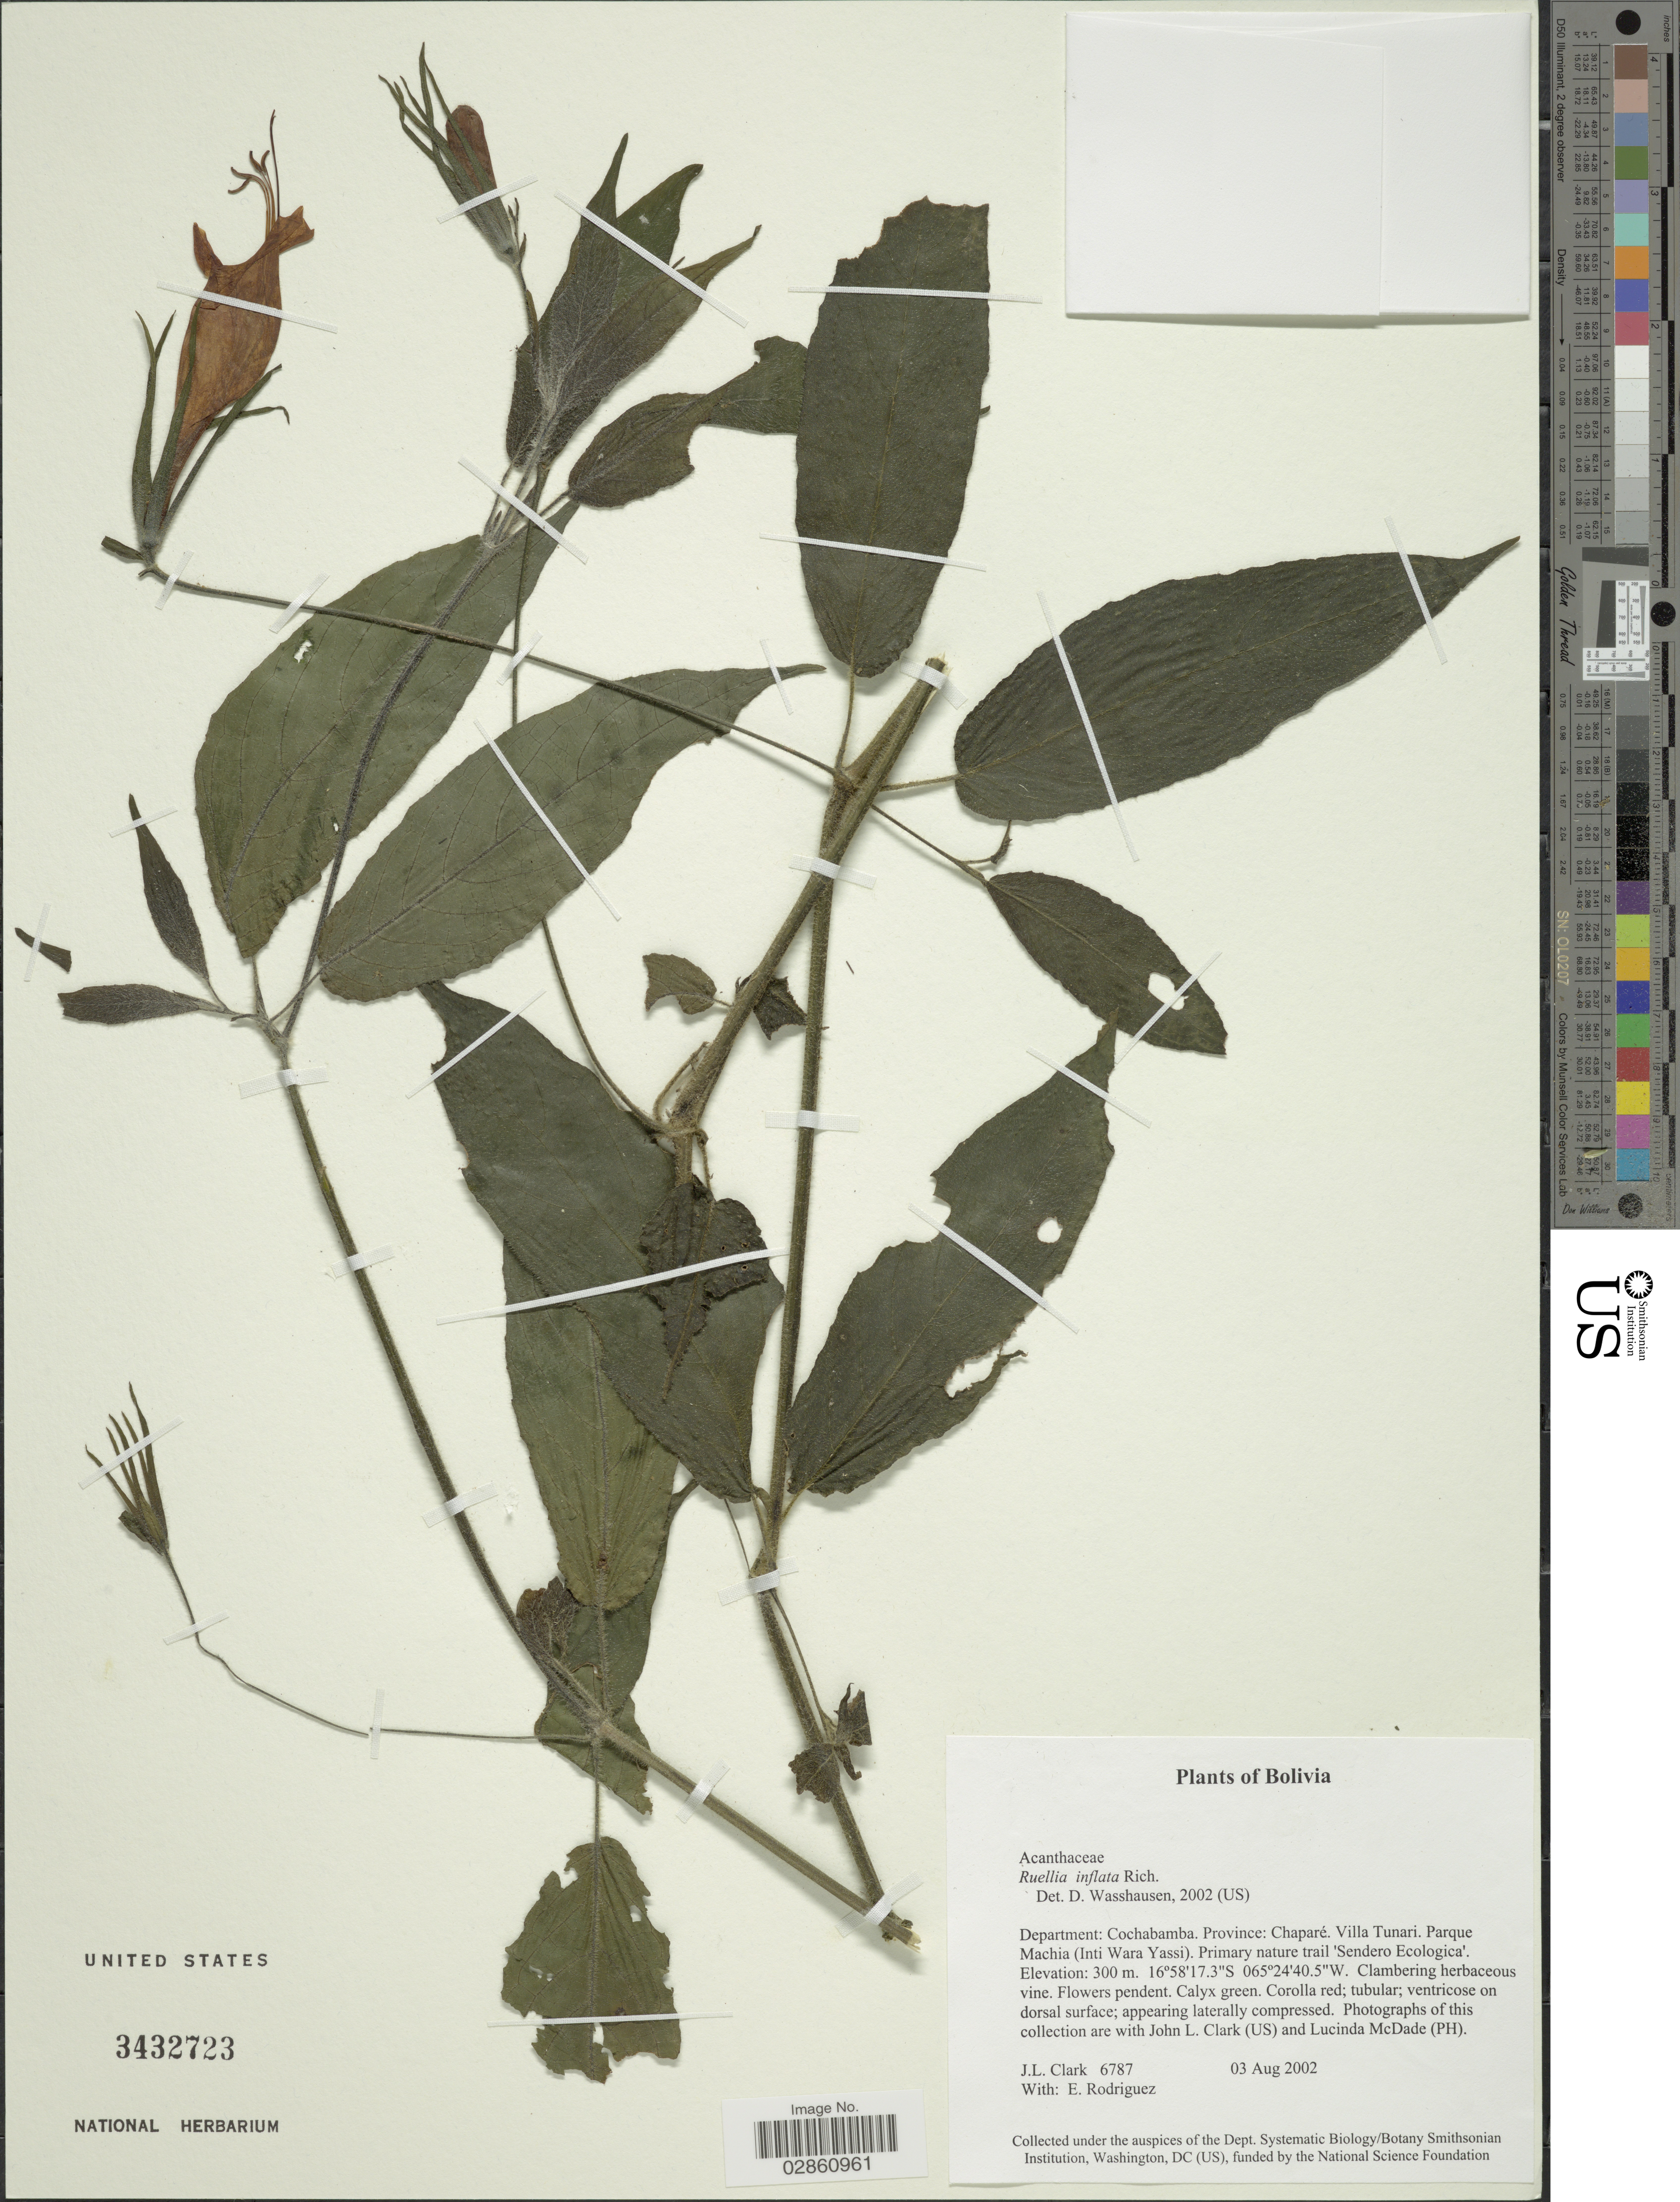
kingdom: Plantae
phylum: Tracheophyta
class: Magnoliopsida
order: Lamiales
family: Acanthaceae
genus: Ruellia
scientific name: Ruellia inflata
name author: Rich.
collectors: J. L. Clark & E. Rodriguez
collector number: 6787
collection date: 2002-08-03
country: Bolivia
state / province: Cochabamba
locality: Department: Cochabamba. Province: Chaparé. Villa Tunari. Parque Machia (Inti Wara Yassi).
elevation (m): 300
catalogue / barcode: US 3432723